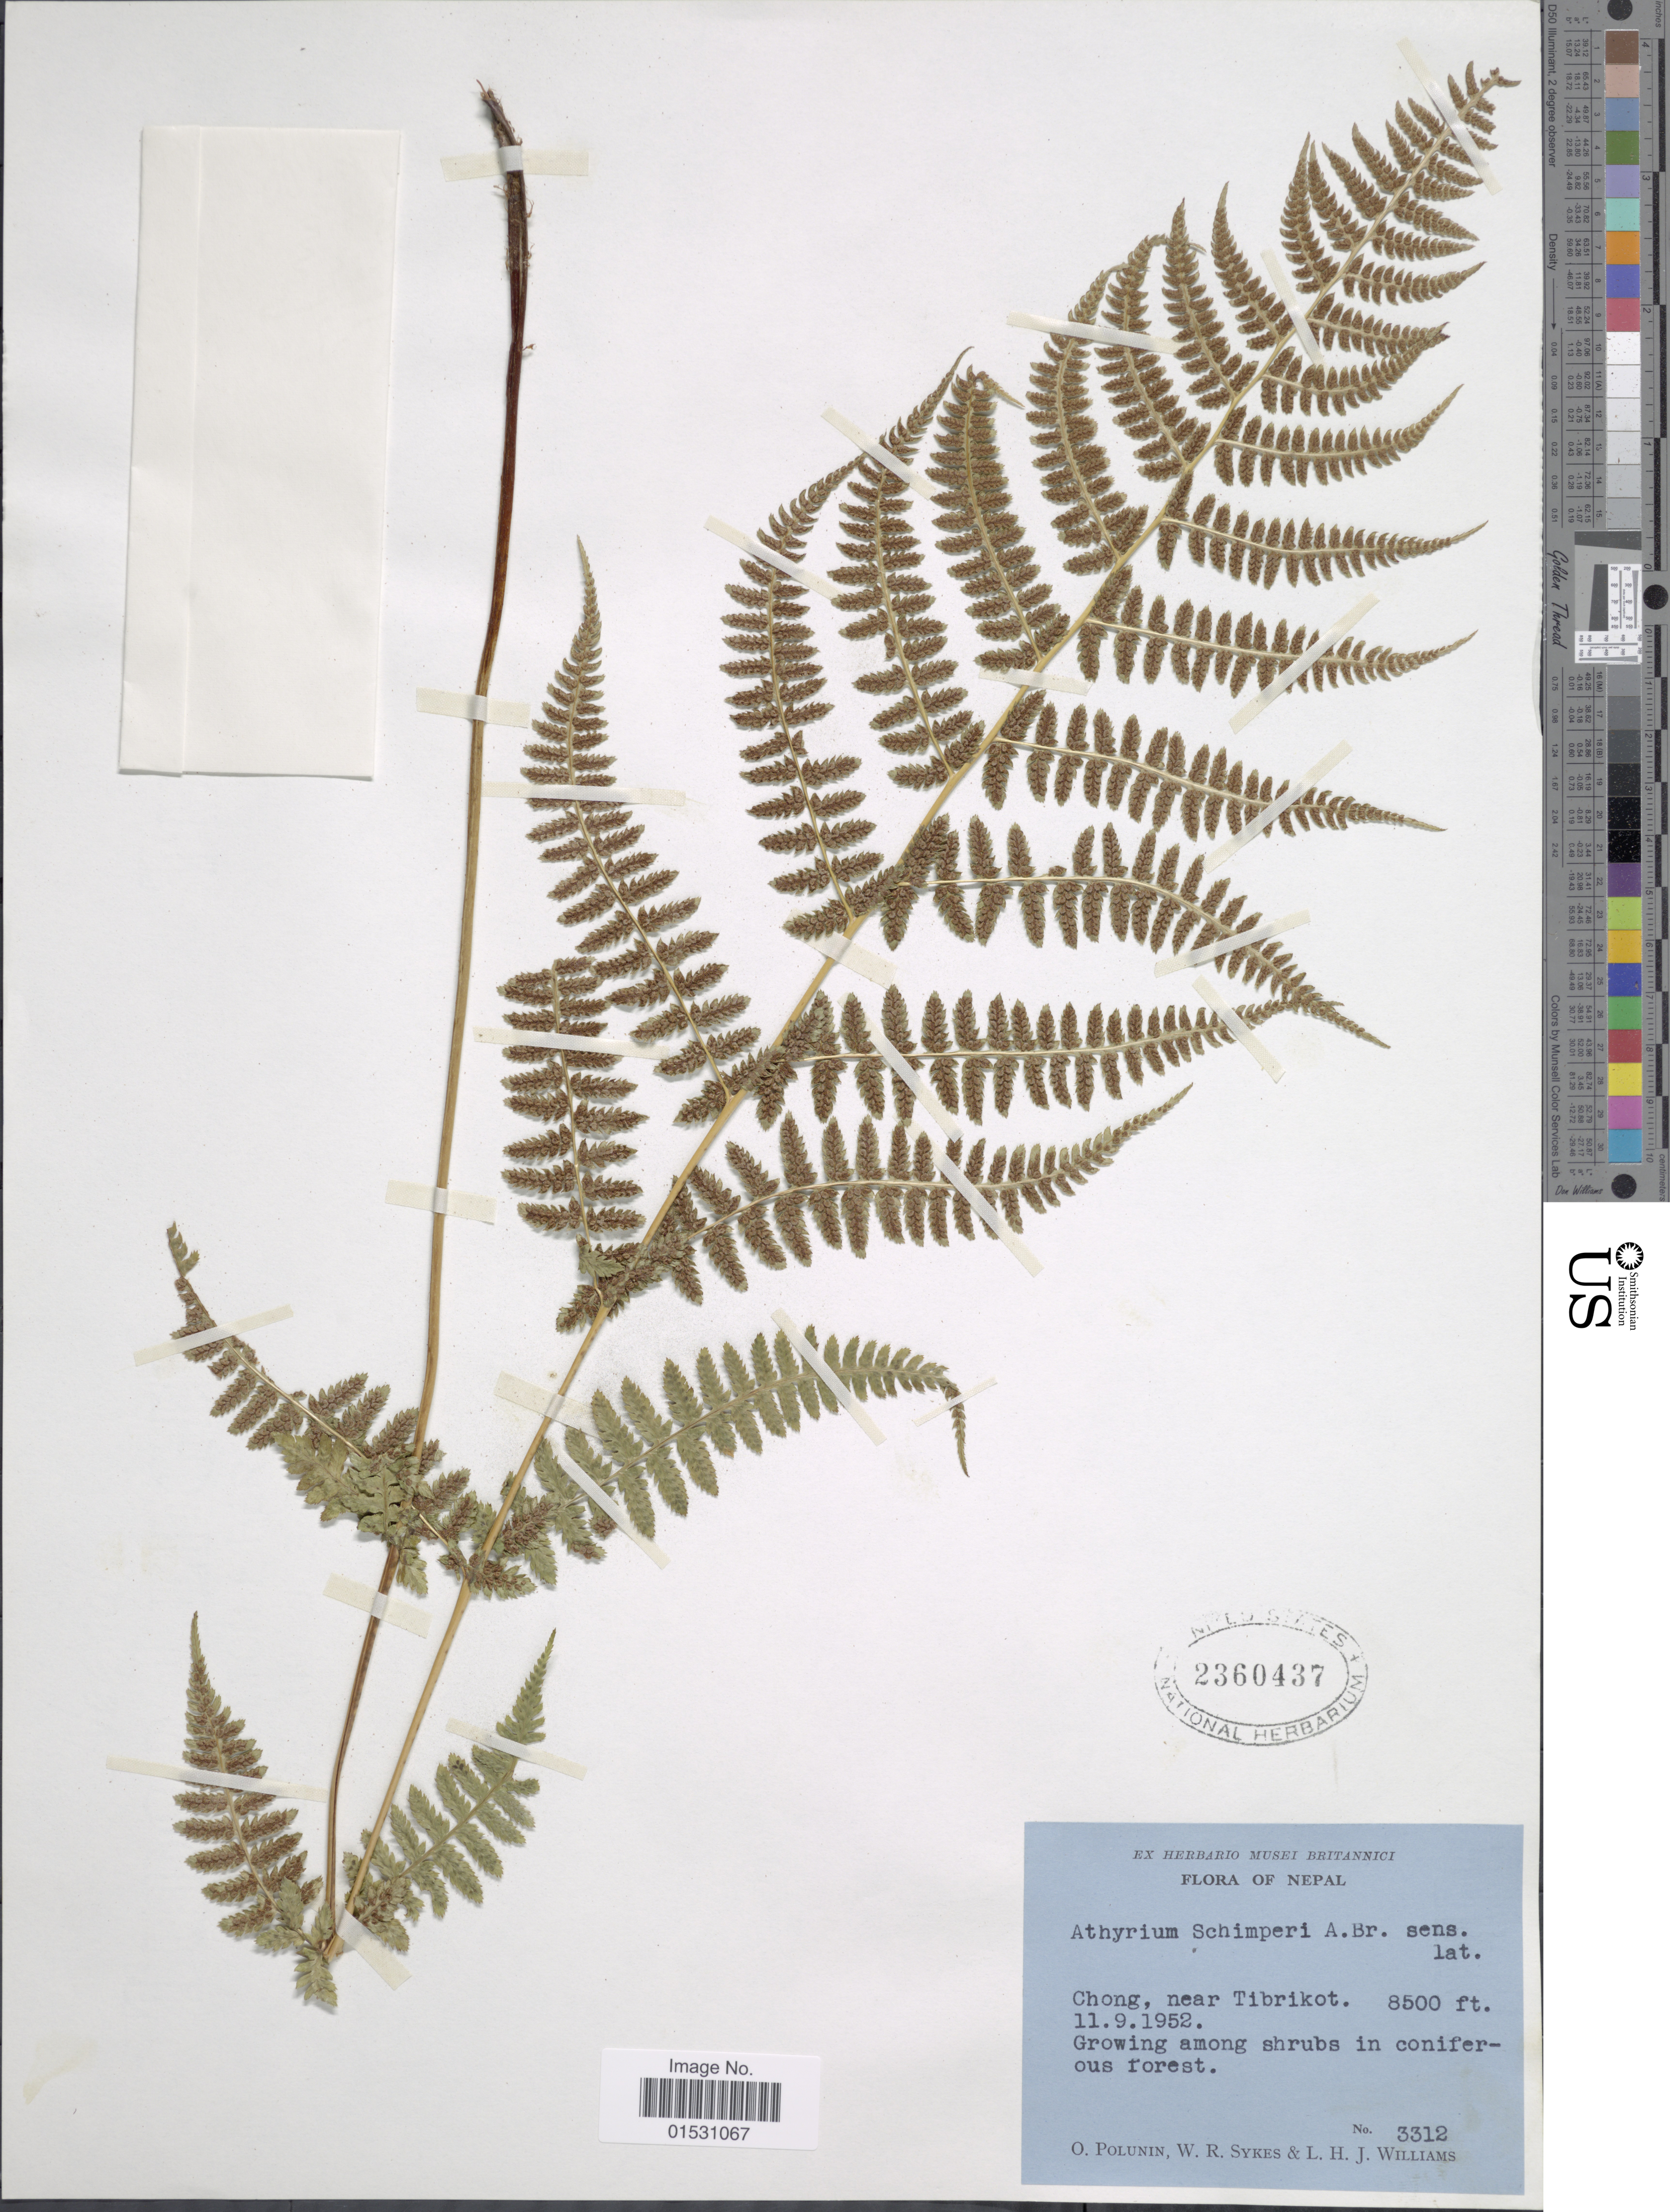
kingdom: Plantae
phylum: Tracheophyta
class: Polypodiopsida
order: Polypodiales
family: Athyriaceae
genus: Athyrium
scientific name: Athyrium schimperi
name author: Mougeot ex Fée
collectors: O. V. Polunin, W. R. Sykes & L. H. J. Williams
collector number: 3312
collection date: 1952-09-11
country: Nepal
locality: Chong, near Tibrikot.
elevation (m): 2591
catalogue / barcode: US 2360437